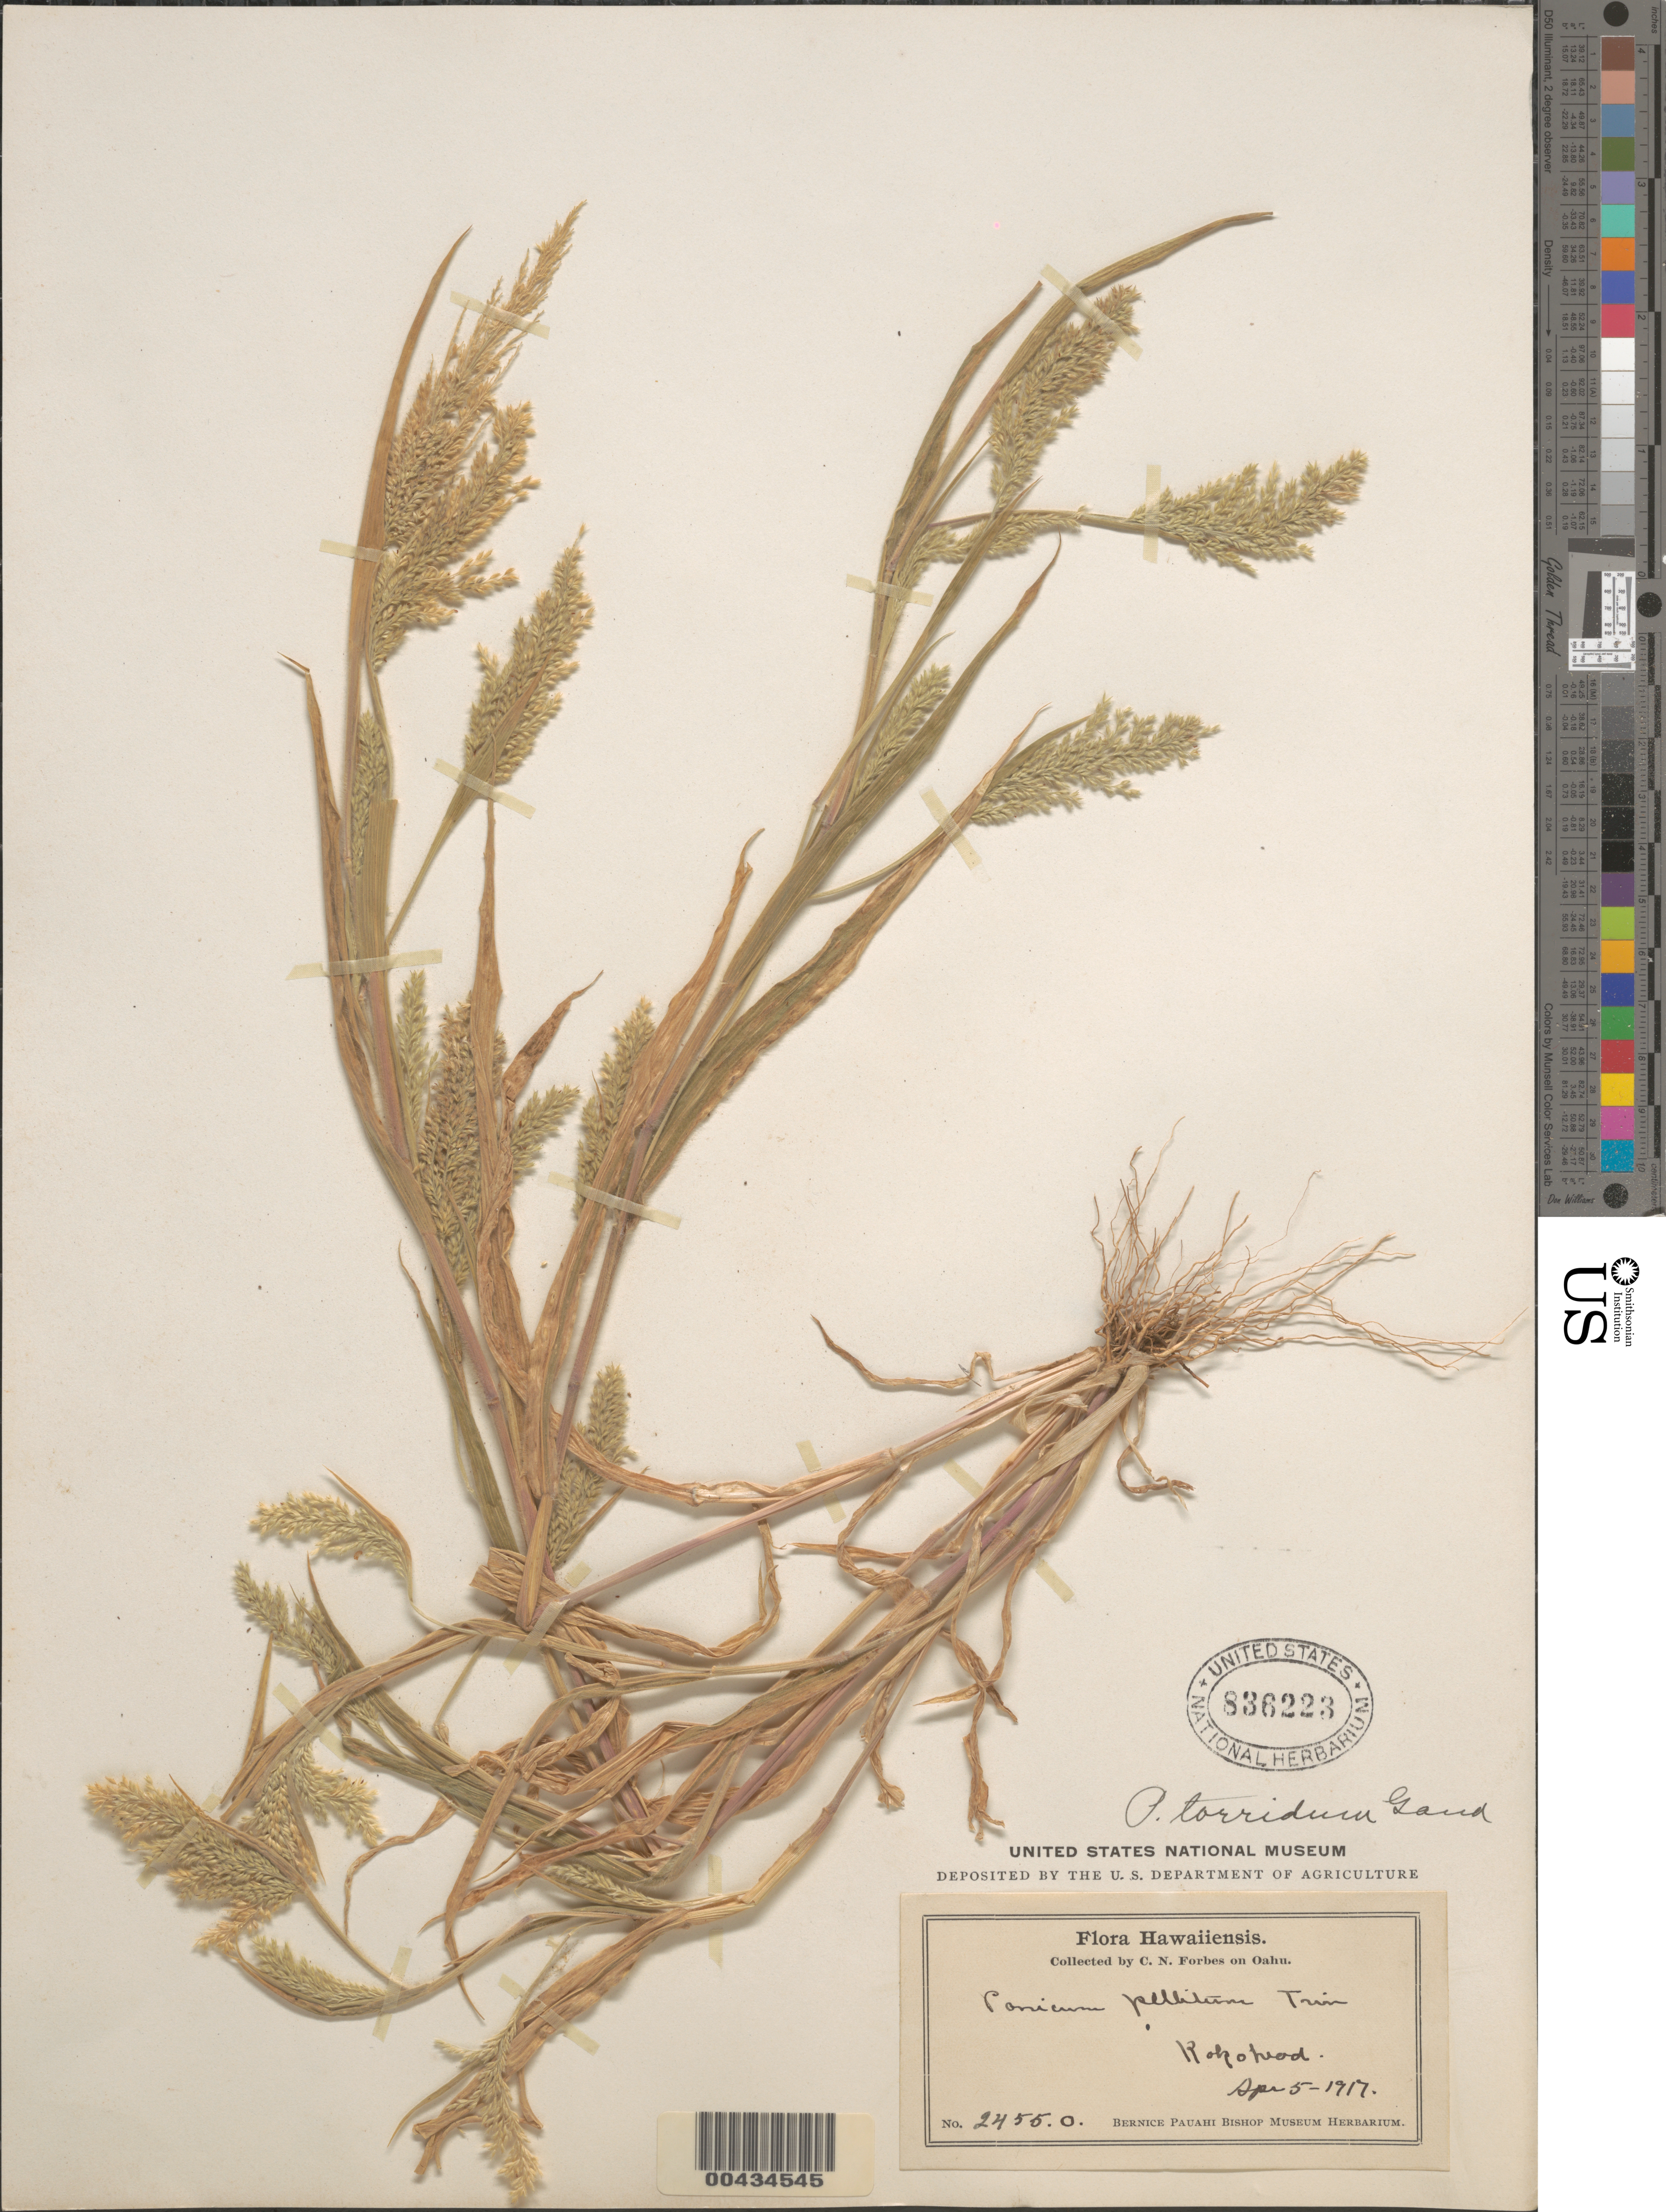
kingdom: Plantae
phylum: Tracheophyta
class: Liliopsida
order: Poales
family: Poaceae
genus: Panicum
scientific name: Panicum torridum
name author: Gaudich.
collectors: C. N. Forbes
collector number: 2455.O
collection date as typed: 5 Apr 1917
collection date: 1917-04-05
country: United States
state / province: Hawaii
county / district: Honolulu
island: Oahu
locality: Koko Head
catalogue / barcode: US 836223